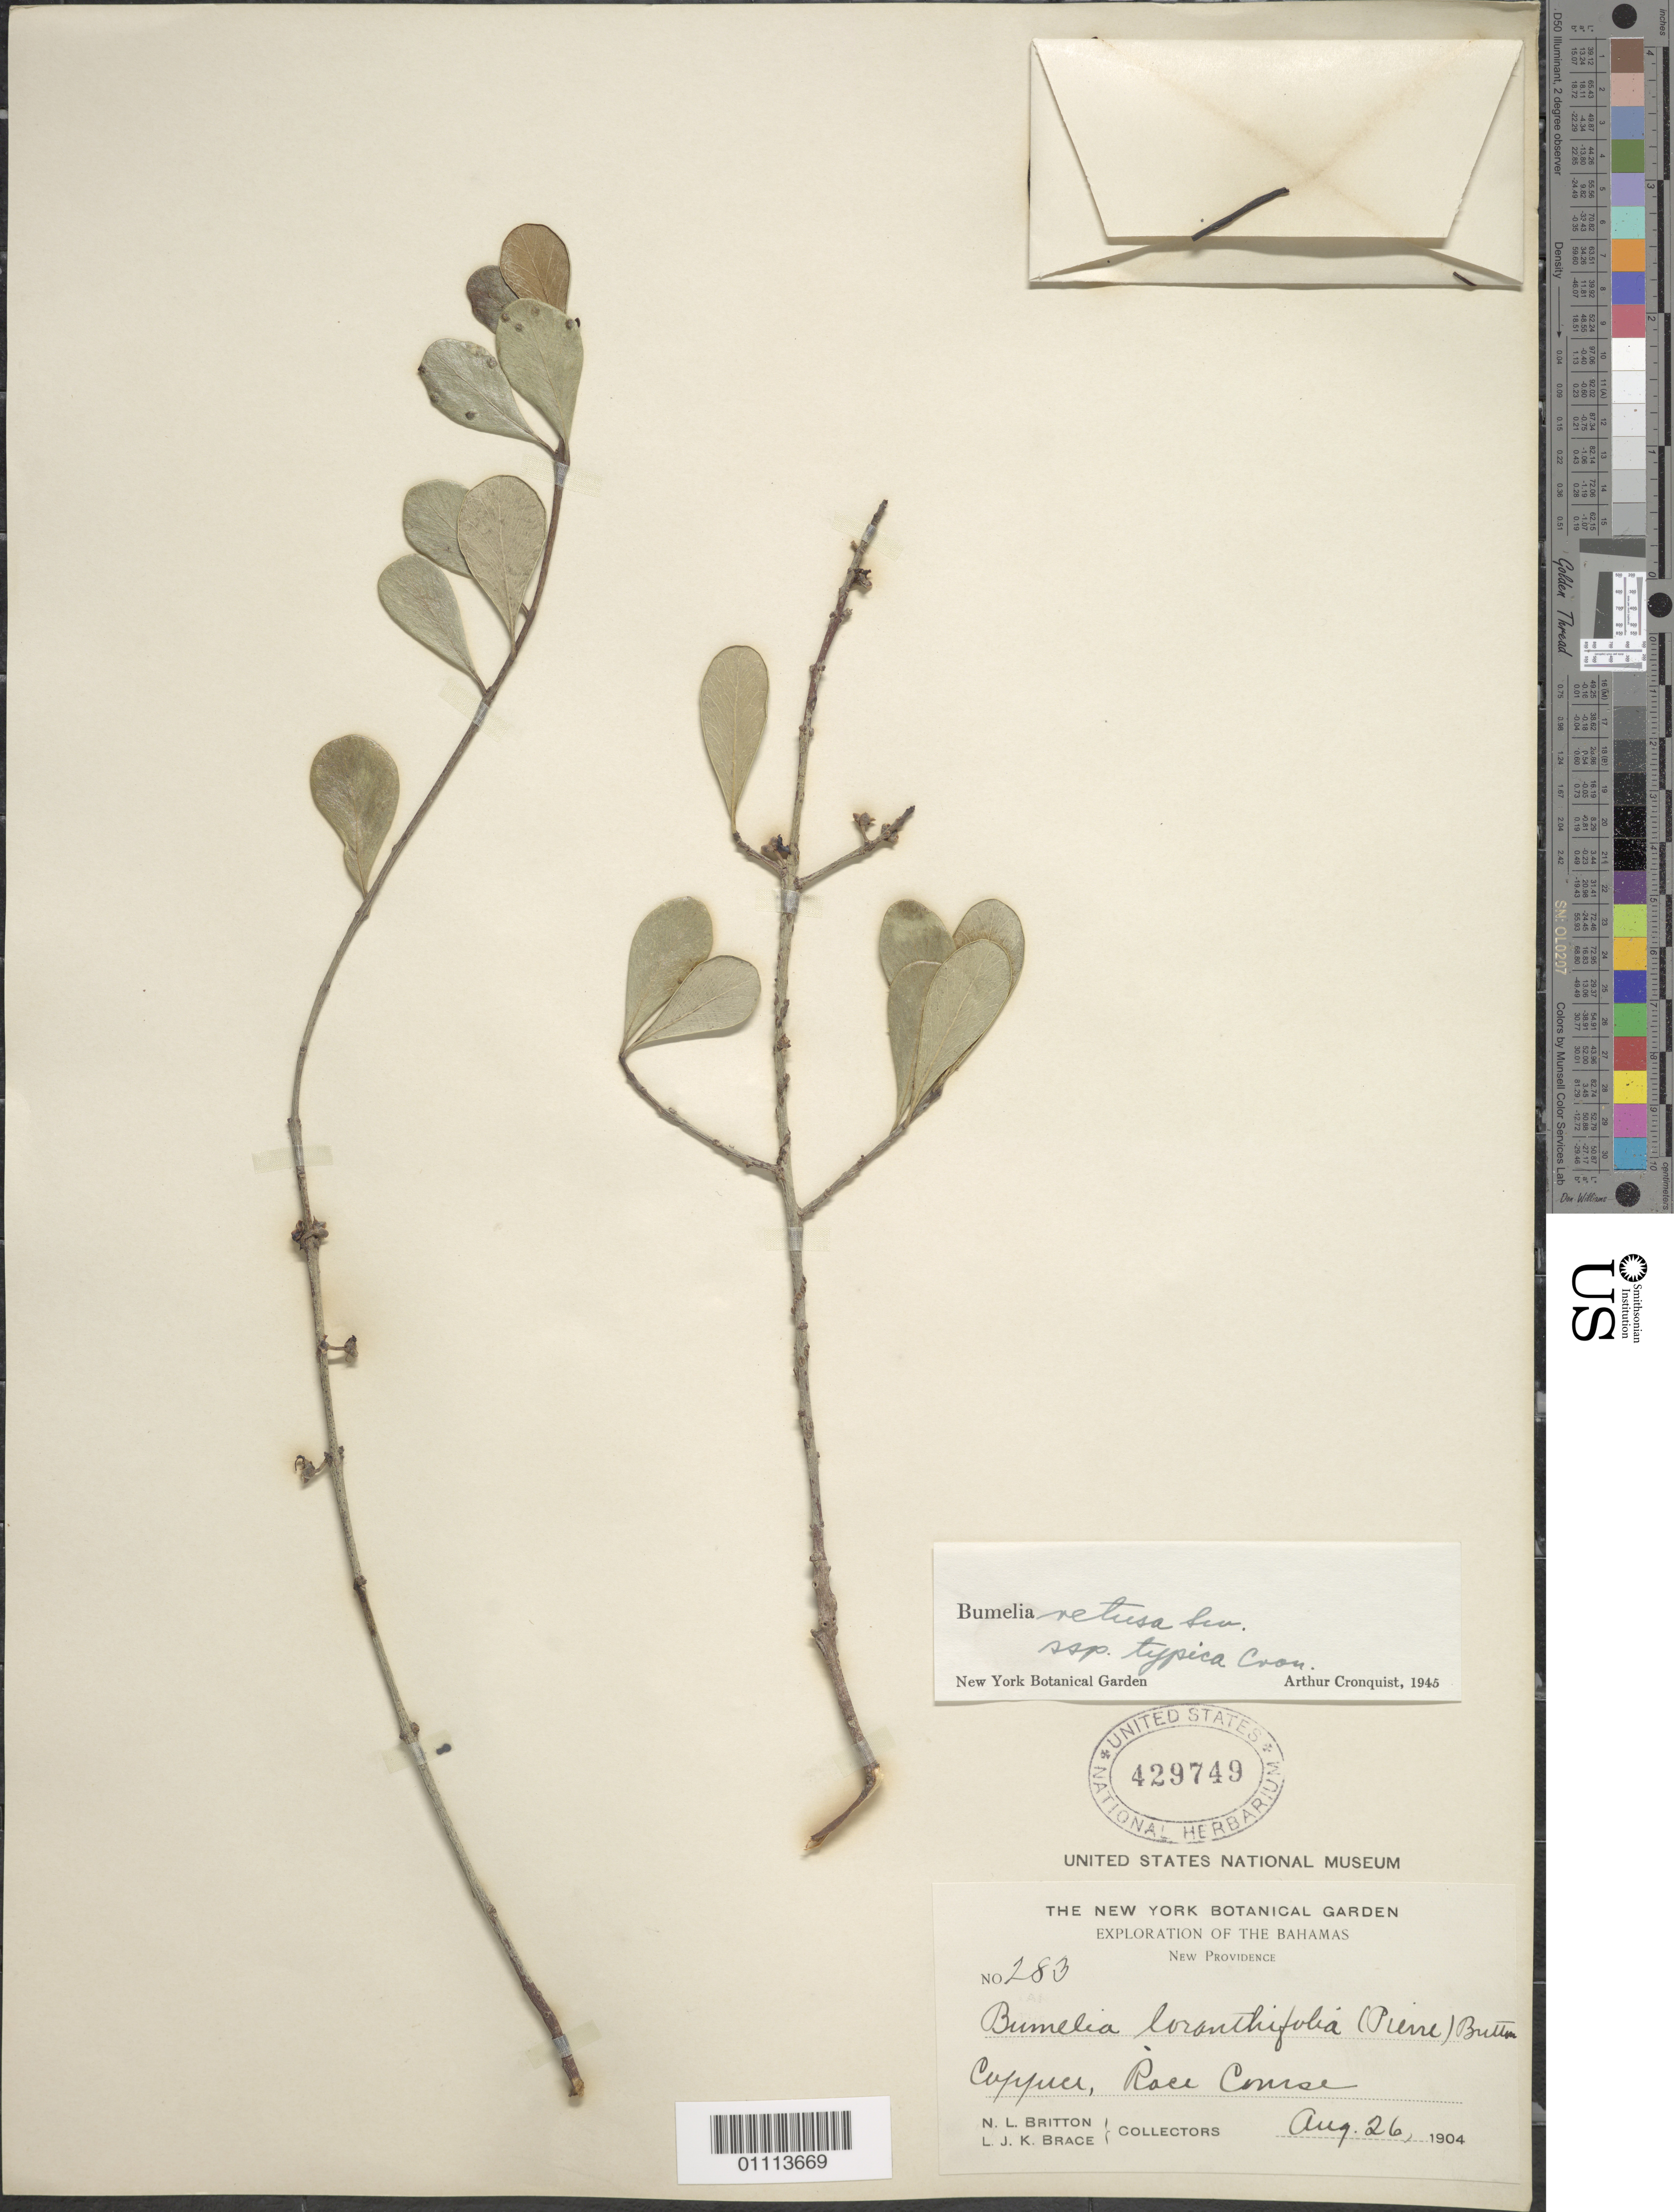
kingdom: Plantae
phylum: Tracheophyta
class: Magnoliopsida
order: Ericales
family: Sapotaceae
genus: Sideroxylon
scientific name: Sideroxylon americanum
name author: (Mill.) T.D. Penn.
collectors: N. Britton & L. J. K. Brace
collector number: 283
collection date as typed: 26 Aug 1904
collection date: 1904-08-26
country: Bahamas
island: New Providence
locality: Coppice, Race Course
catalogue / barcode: US 429749